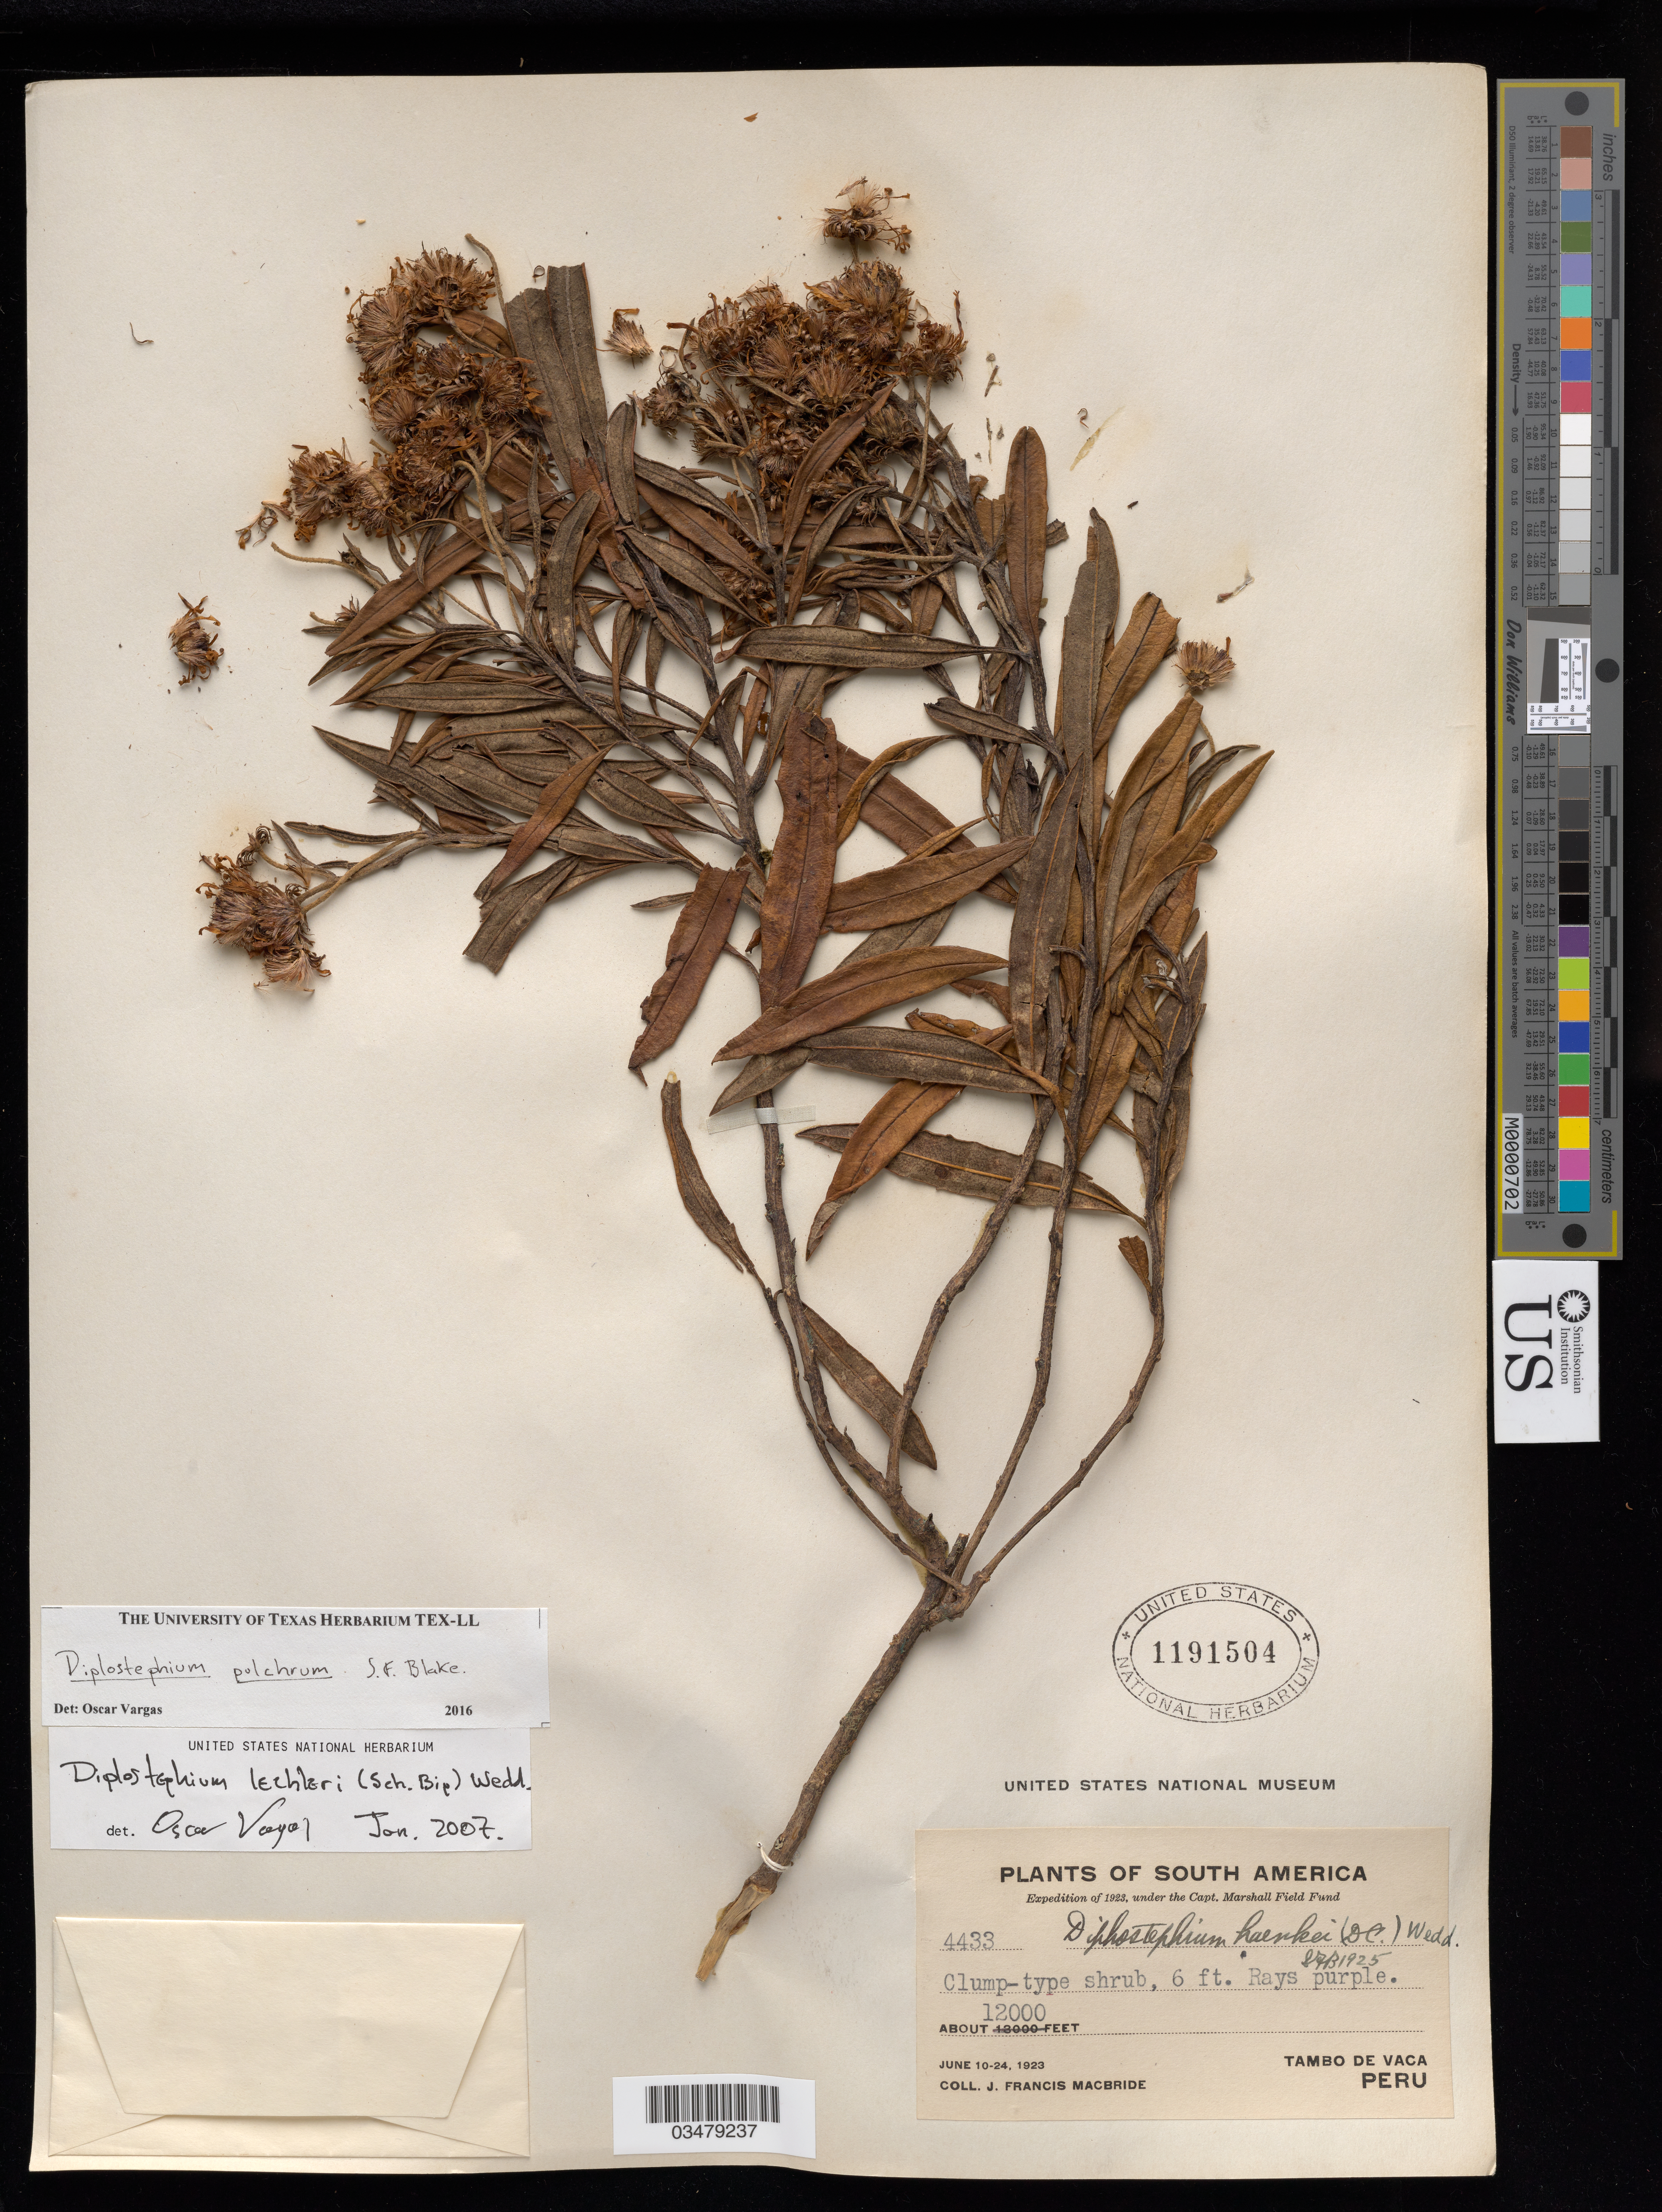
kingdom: Plantae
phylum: Tracheophyta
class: Magnoliopsida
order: Asterales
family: Asteraceae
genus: Diplostephium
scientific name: Diplostephium pulchrum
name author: S.F. Blake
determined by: Vargas, Oscar M.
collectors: J. F. Macbride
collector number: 4433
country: Peru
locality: Tambo de Vaca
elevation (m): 3658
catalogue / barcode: US 1191504